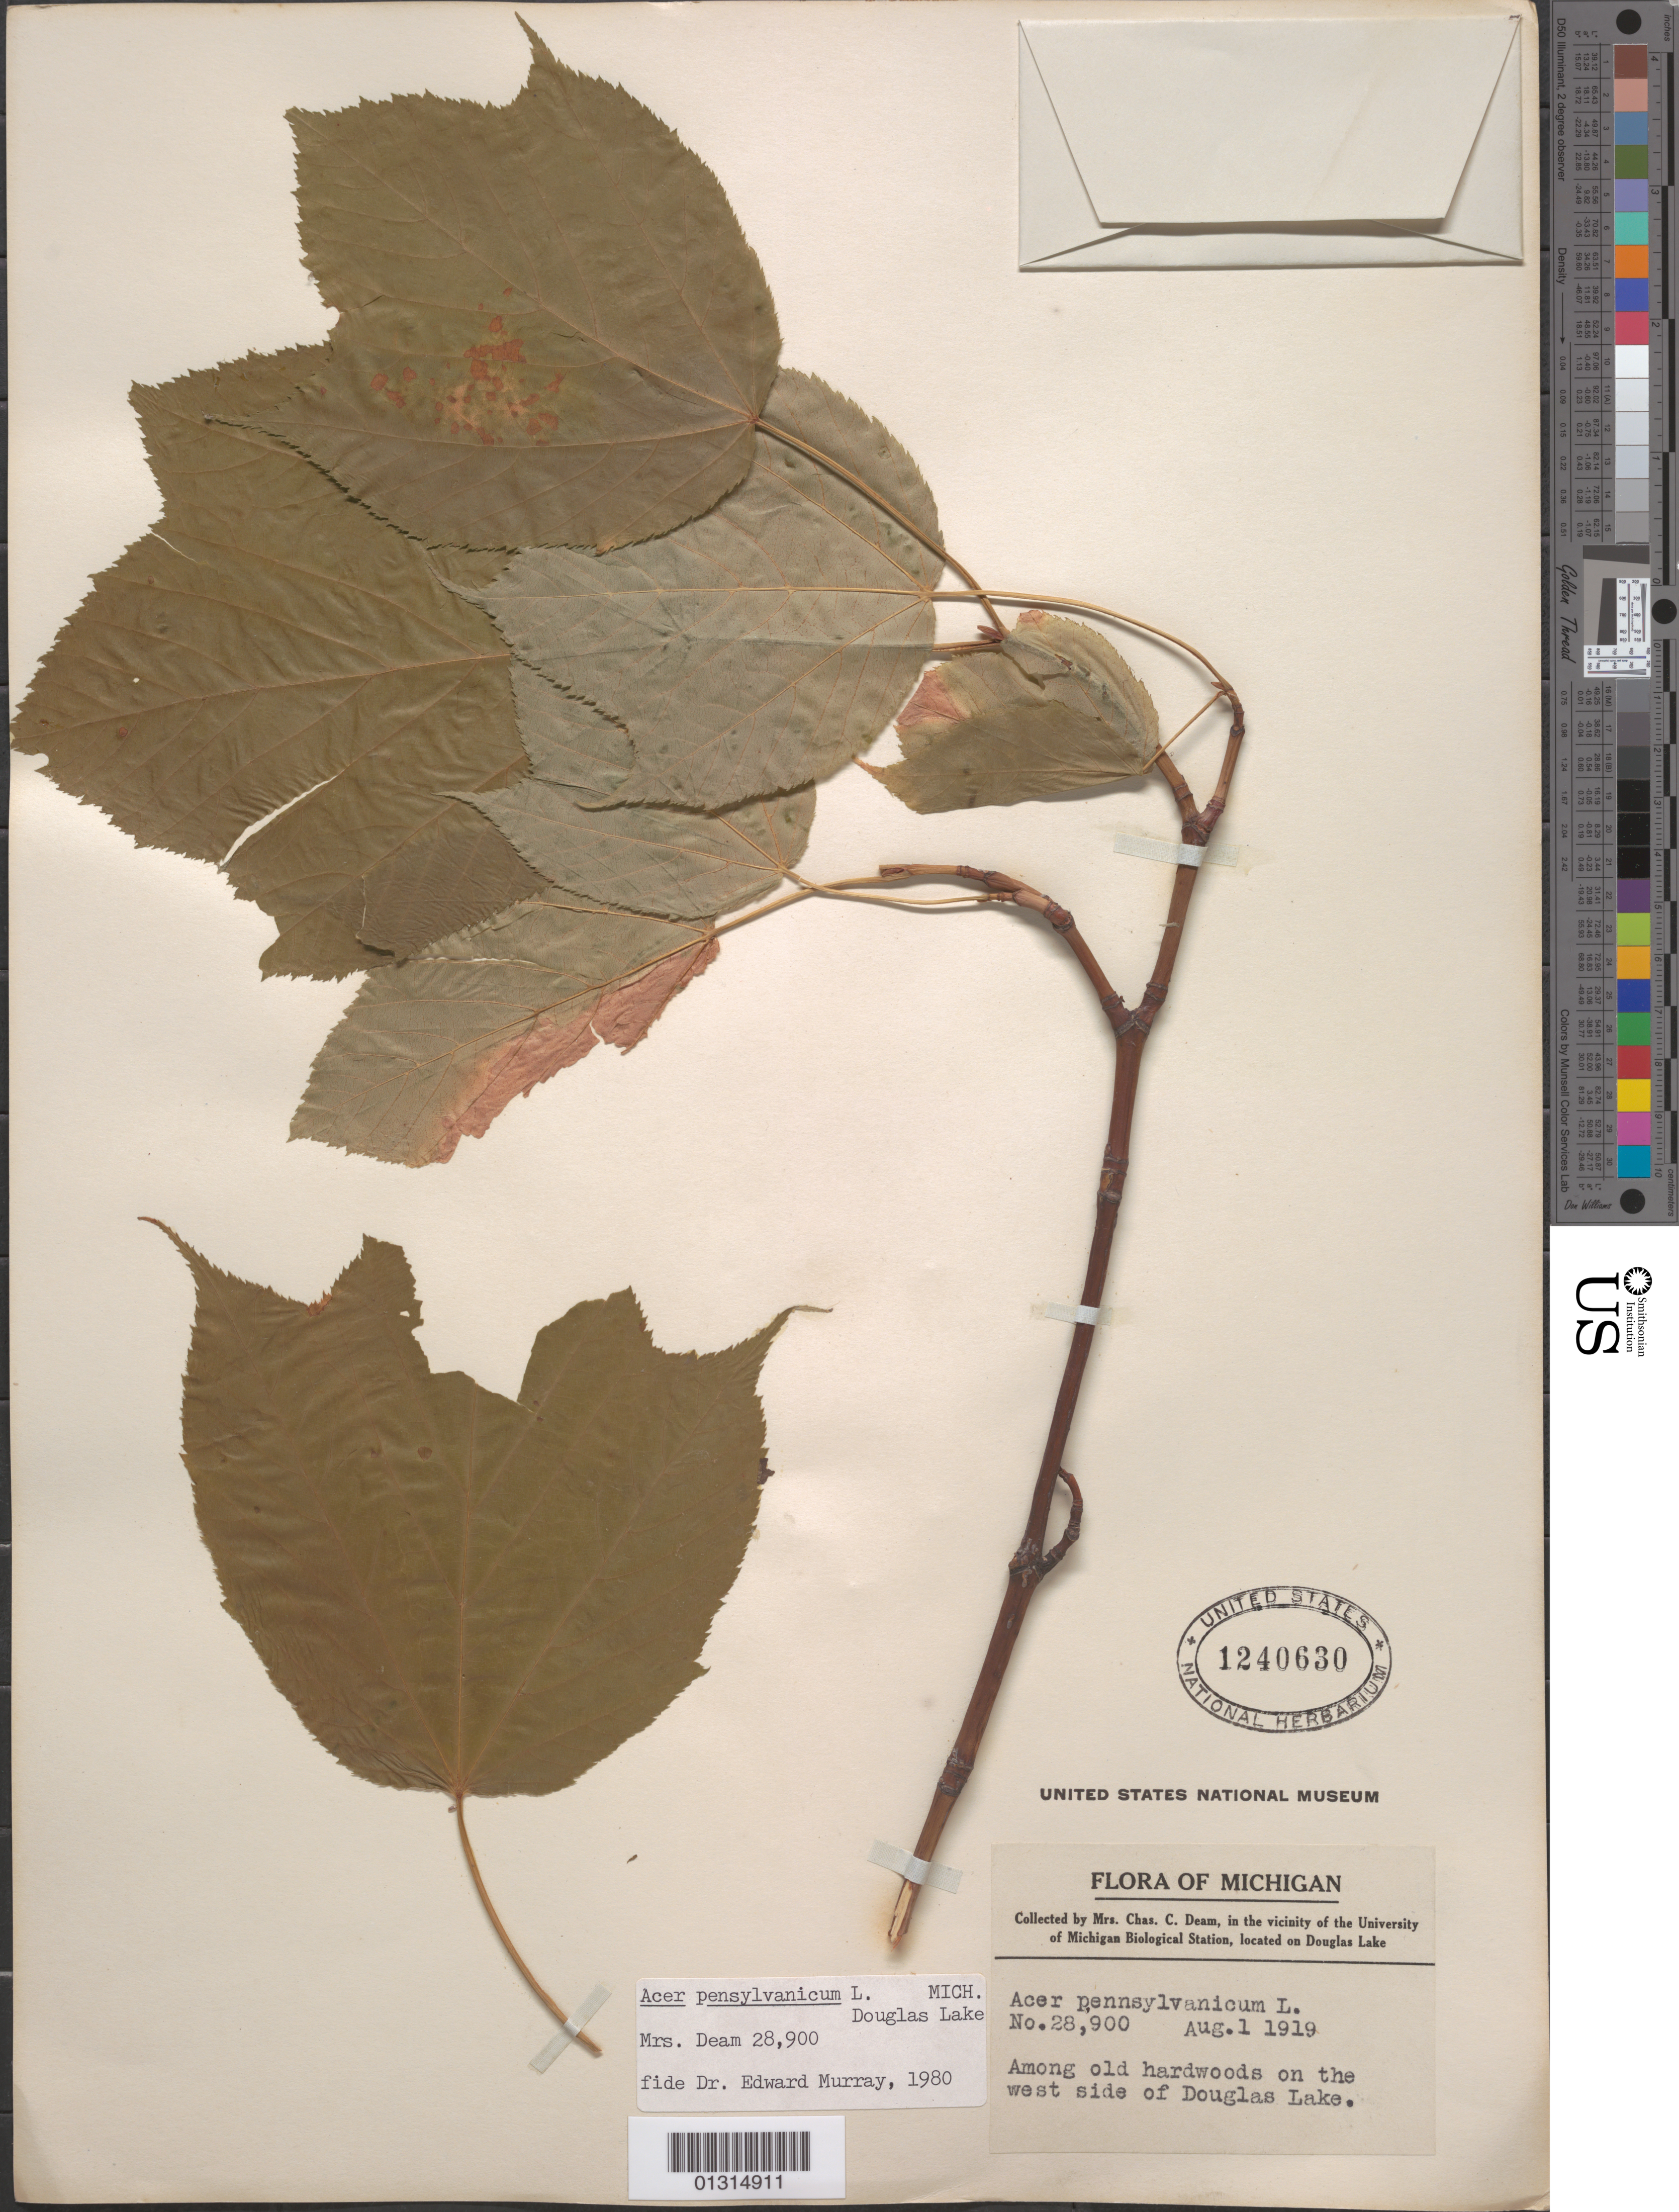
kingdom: Plantae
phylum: Tracheophyta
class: Magnoliopsida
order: Sapindales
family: Sapindaceae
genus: Acer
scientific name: Acer pensylvanicum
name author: L.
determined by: Murray, Edward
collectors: S. A. Deam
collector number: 28900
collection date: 1919-08-01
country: United States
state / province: Michigan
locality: University of Michigan Biological Station, west side of Douglas Lake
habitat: Among old hardwoods on the W side of the lake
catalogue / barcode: US 1240630